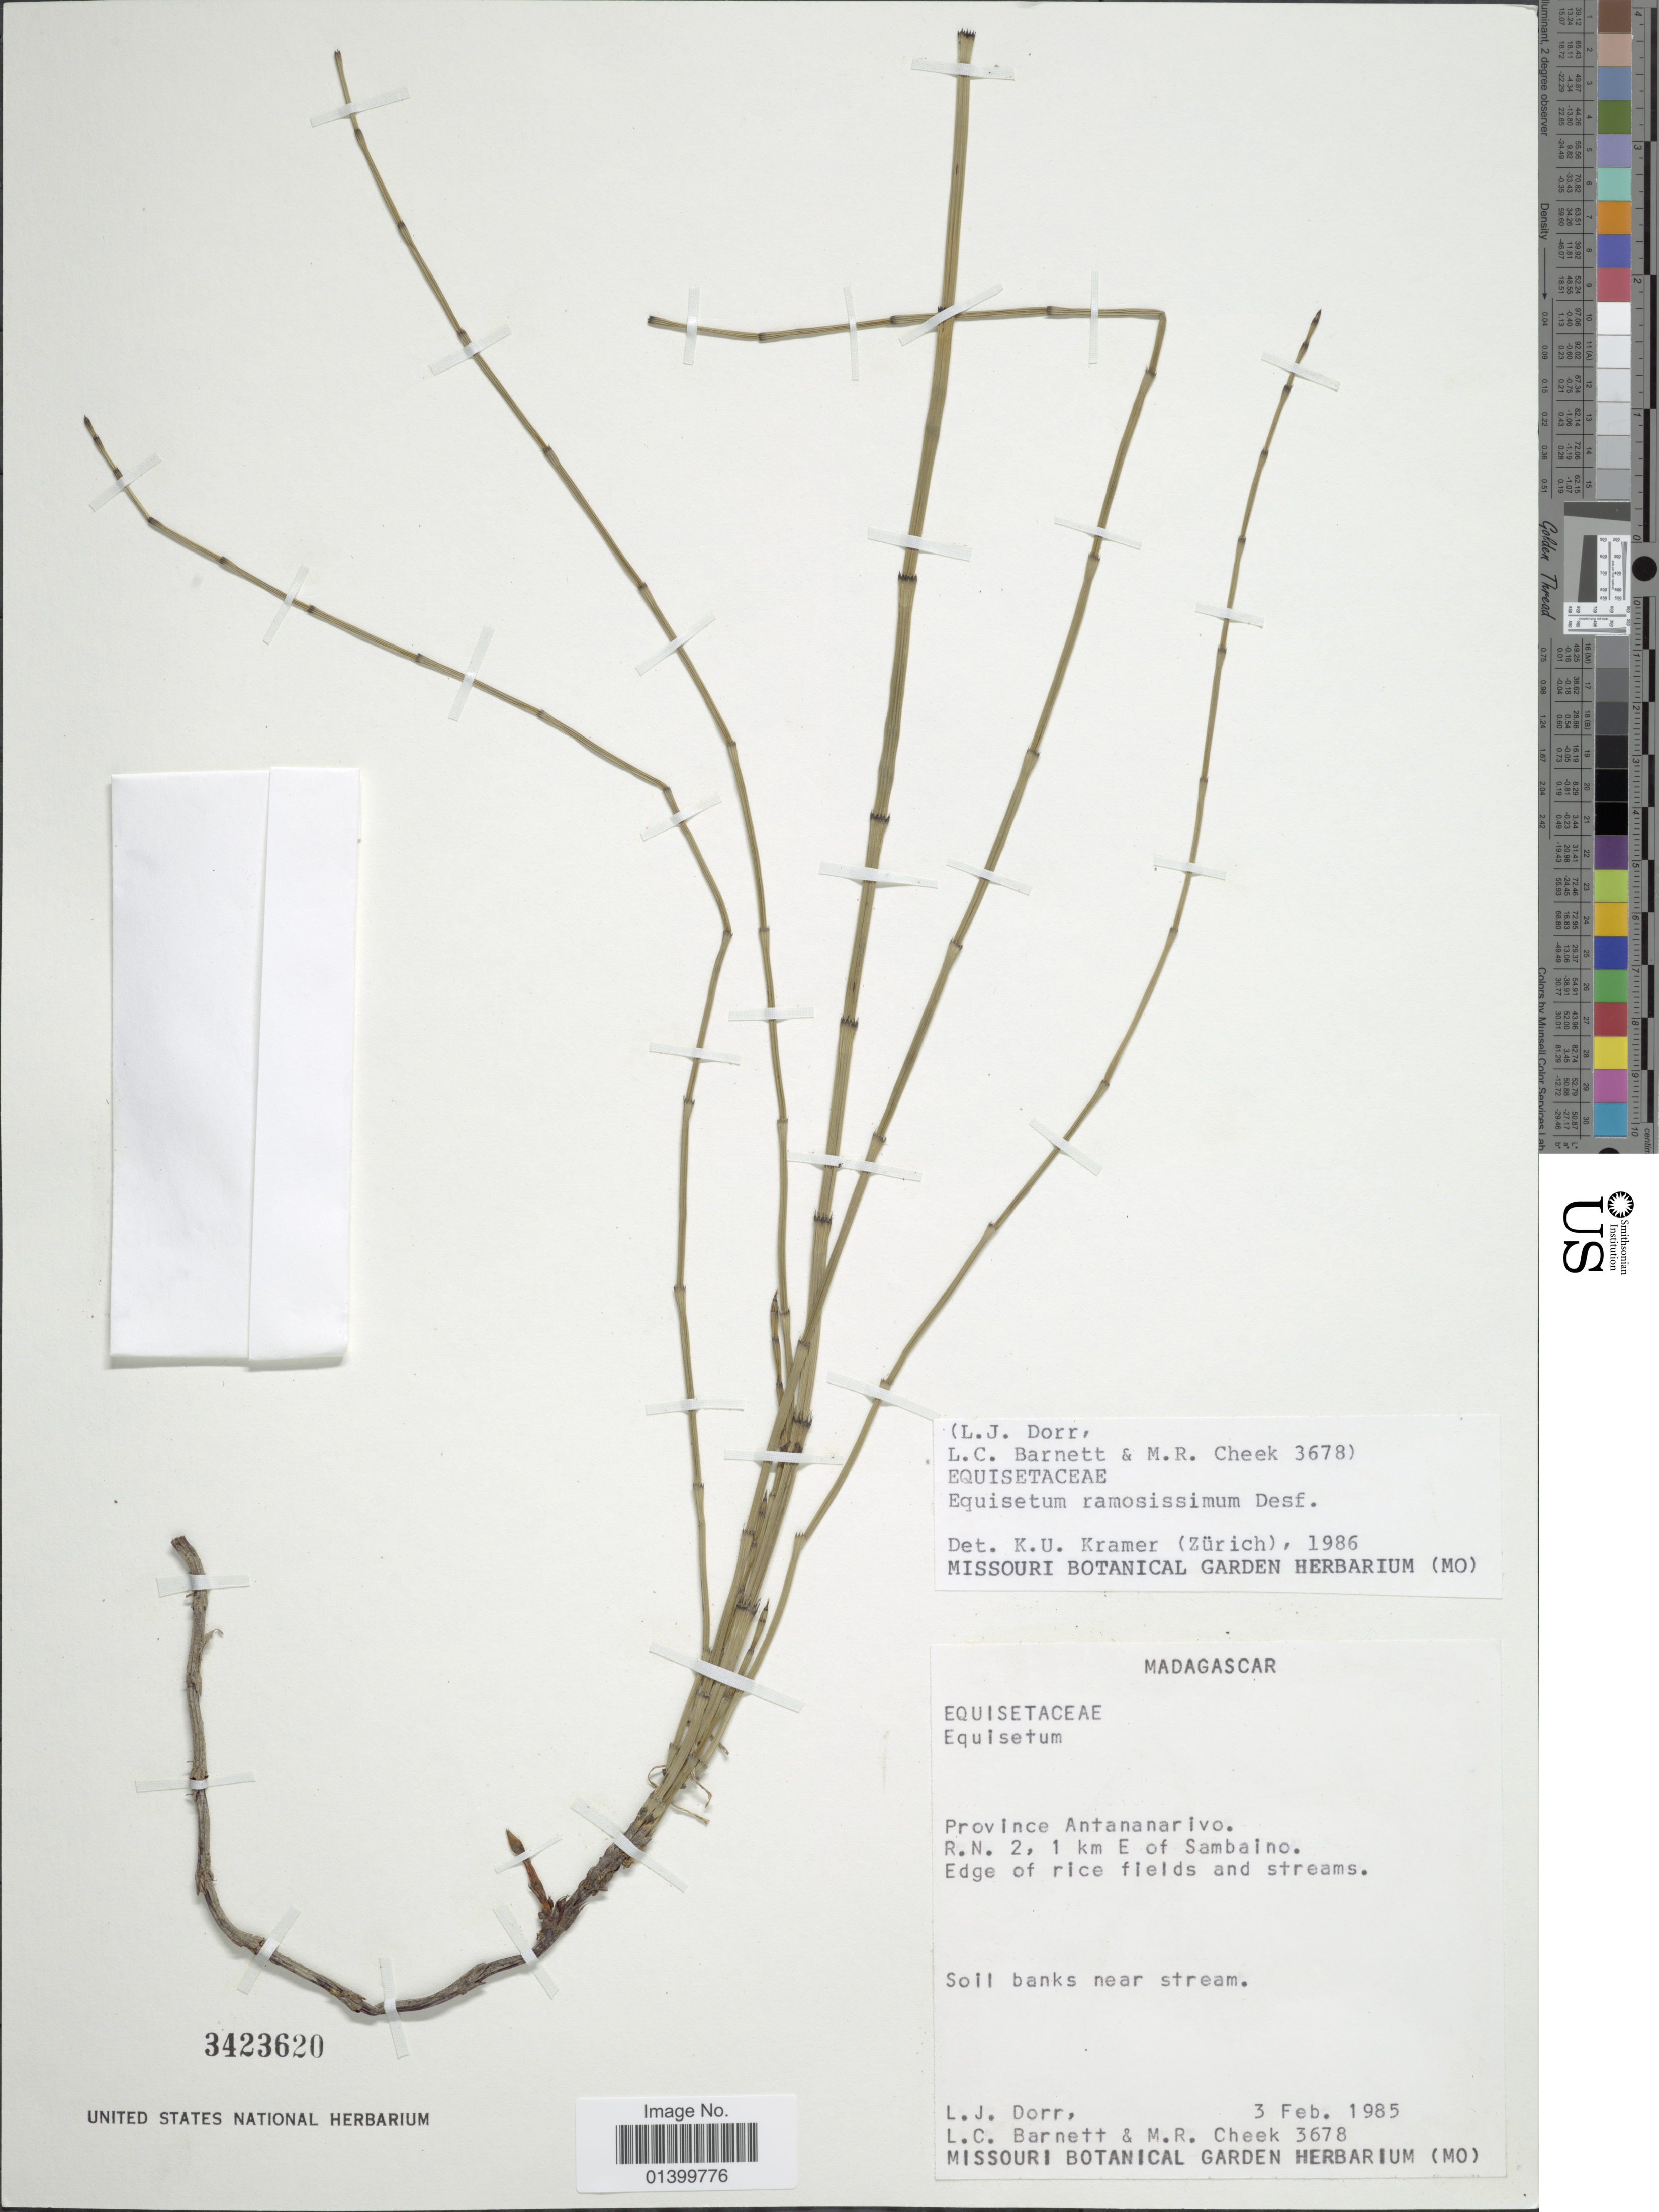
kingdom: Plantae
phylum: Tracheophyta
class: Polypodiopsida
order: Equisetales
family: Equisetaceae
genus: Equisetum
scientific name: Equisetum ramosissimum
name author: Desf.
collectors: L. J. Dorr, L. C. Barnett & M. Cheek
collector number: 3678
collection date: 1985-02-03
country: Madagascar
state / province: Analamanga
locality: Province Antananarivo. R.N. 2, 1 km E of Sambaino.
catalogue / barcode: US 3423620